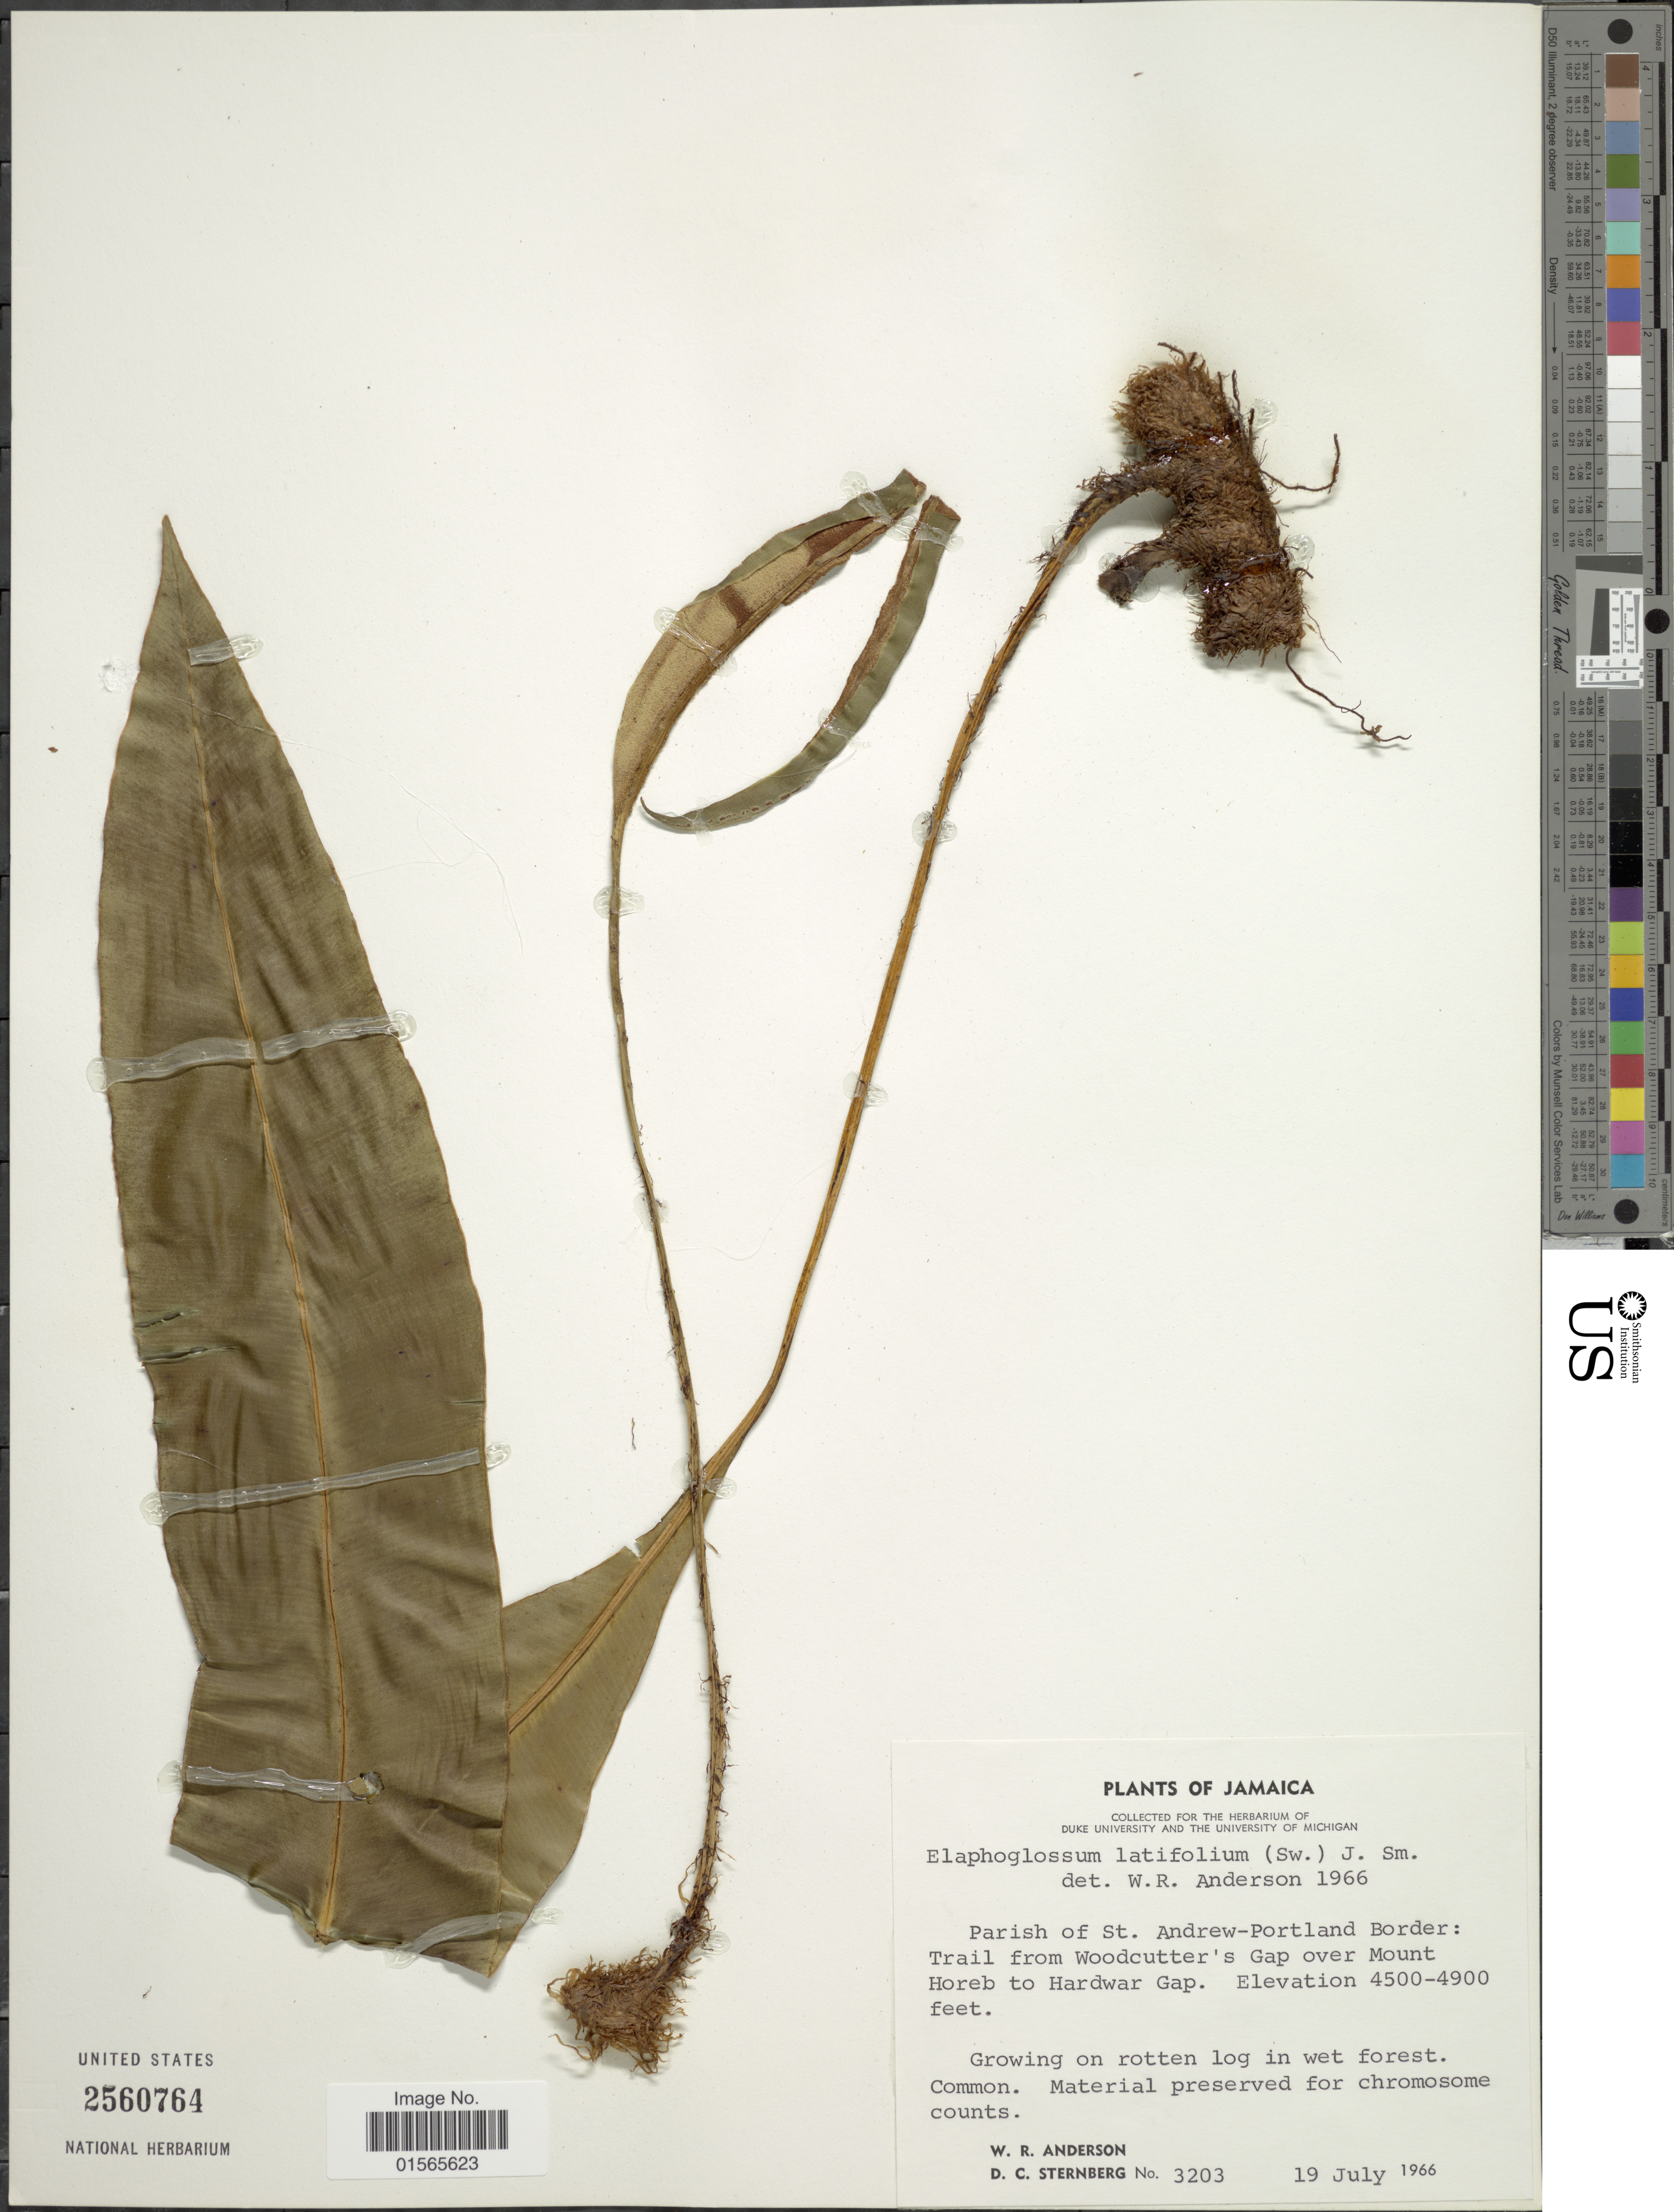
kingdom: Plantae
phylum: Tracheophyta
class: Polypodiopsida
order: Polypodiales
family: Dryopteridaceae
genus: Elaphoglossum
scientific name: Elaphoglossum latifolium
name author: (Sw.) J. Sm.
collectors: W. Anderson & D. Sternberg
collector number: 3203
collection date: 1966-07-19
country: Jamaica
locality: Parish of St. Andrew - Portland border: Trail from Woodcutter's Gap over Mount Horeb to Hardwar Gap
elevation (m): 1372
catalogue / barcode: US 2560764